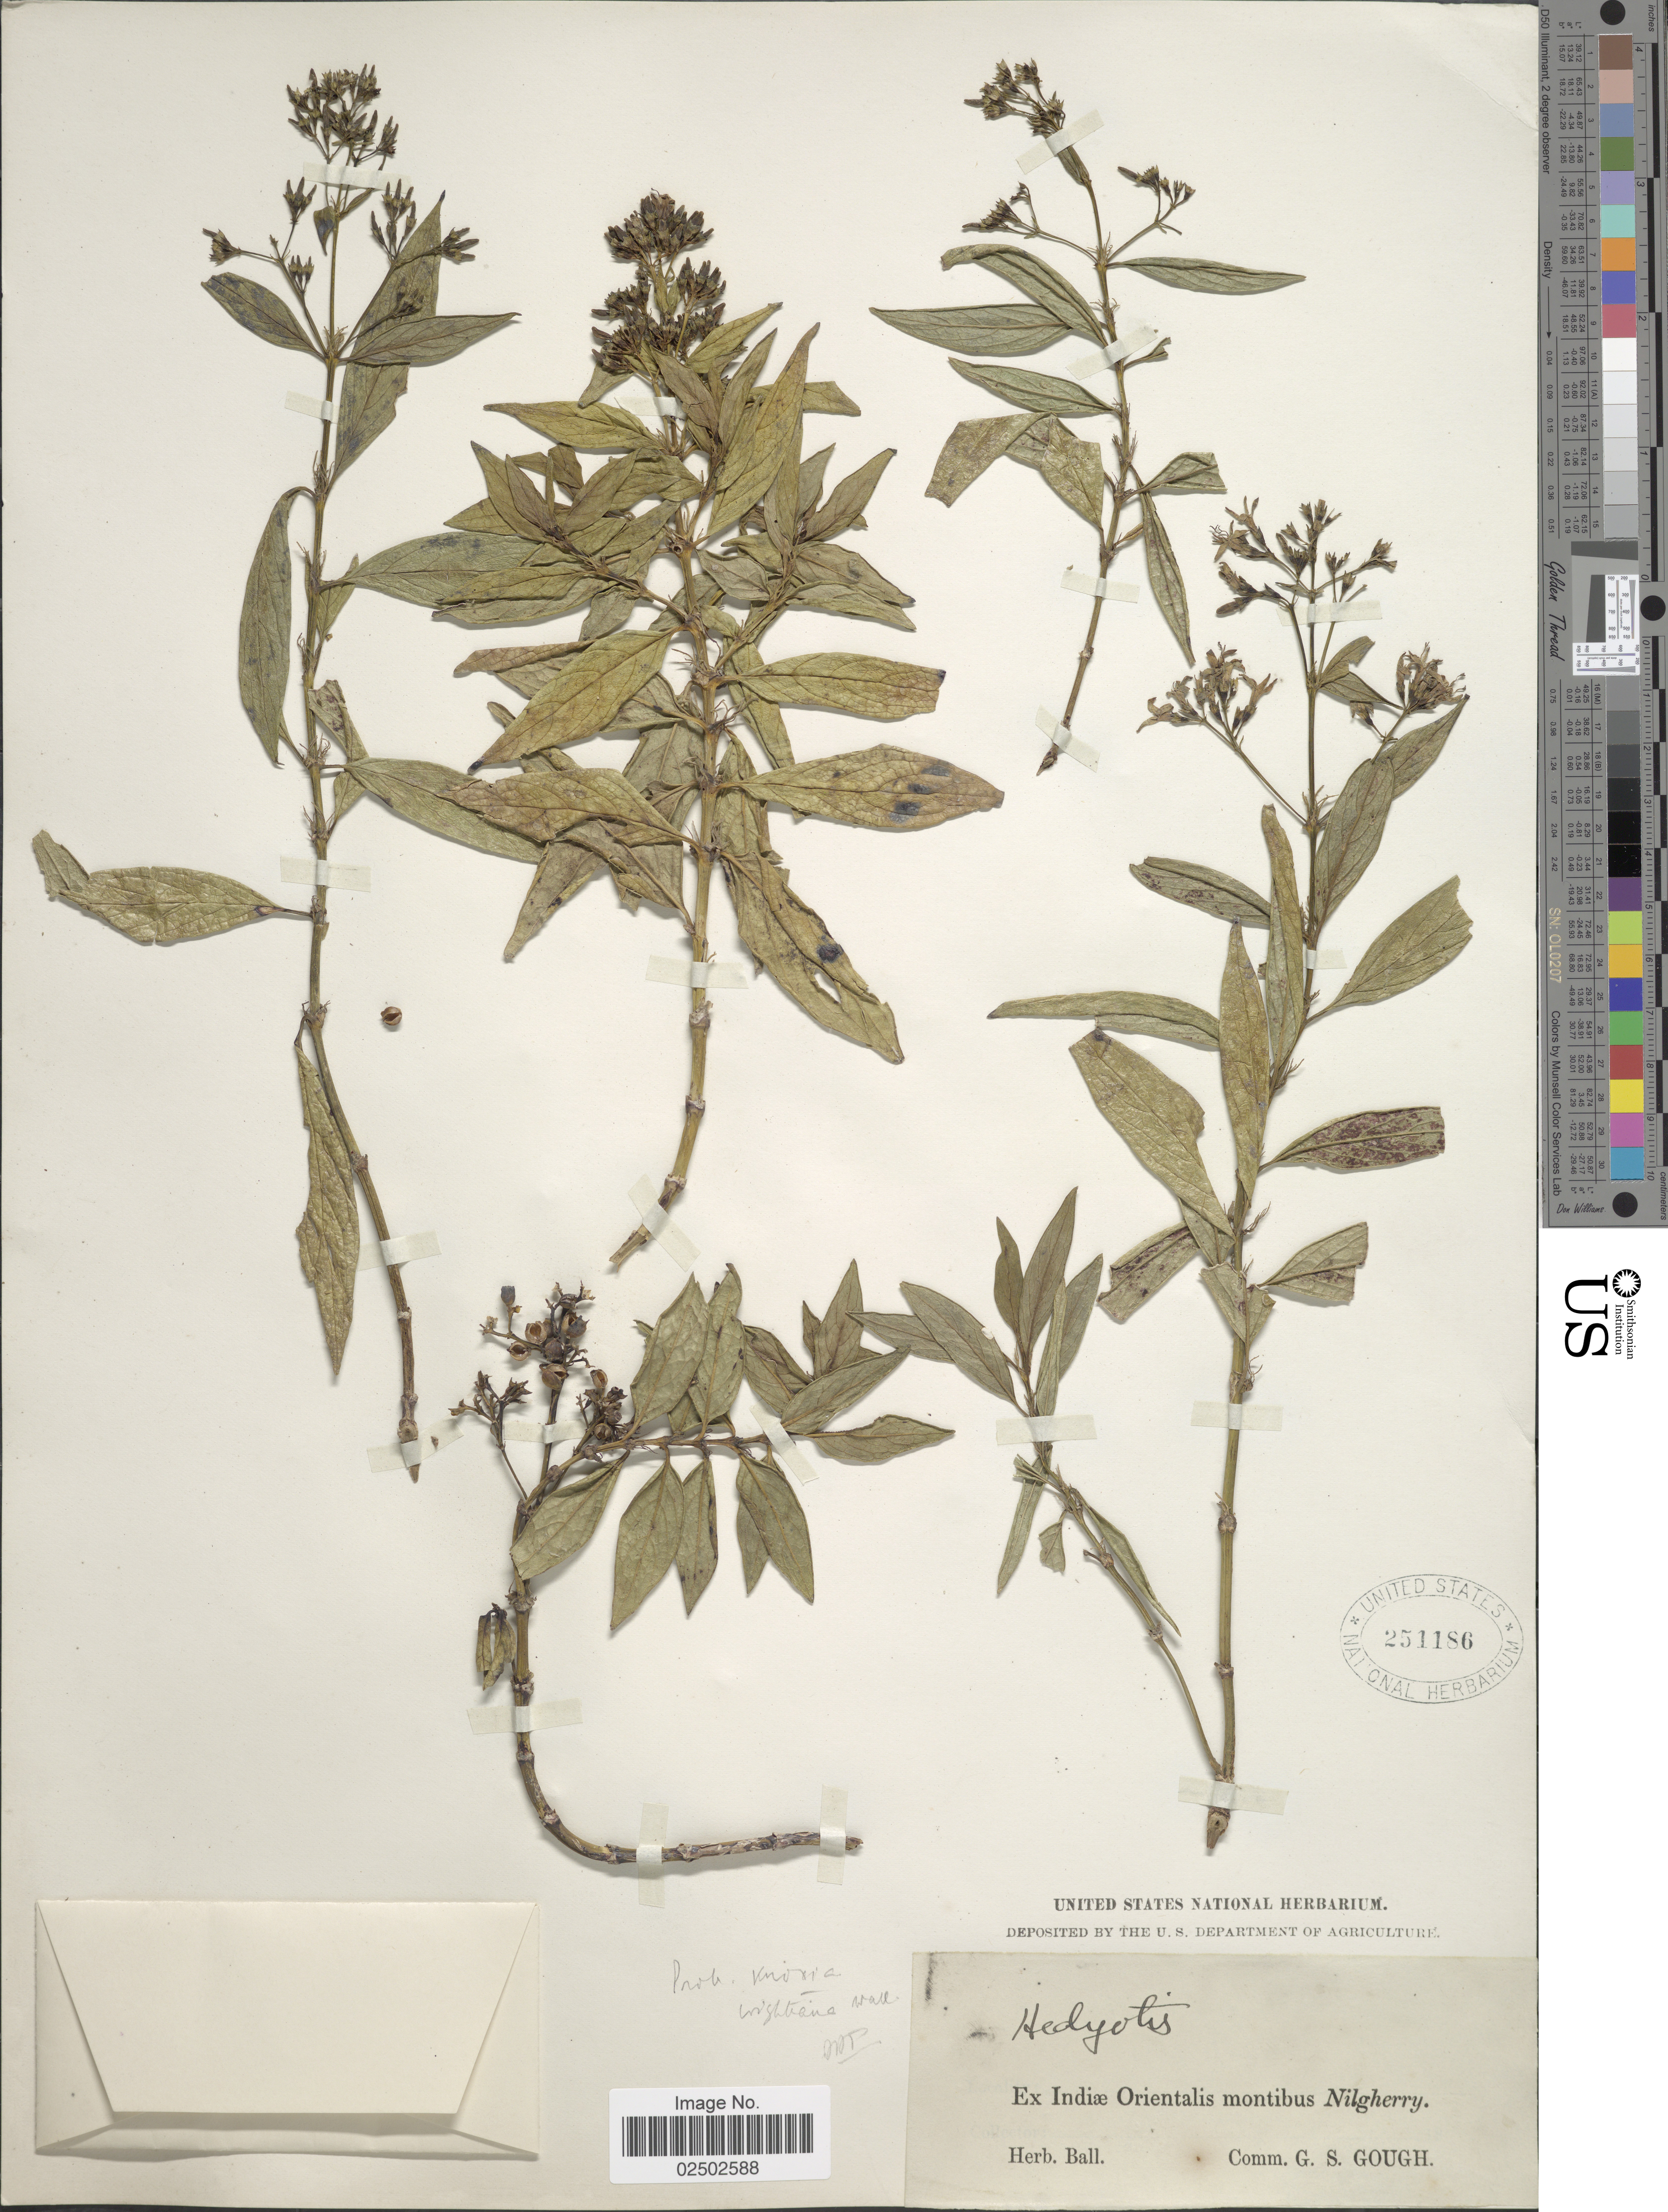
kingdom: Plantae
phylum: Tracheophyta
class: Magnoliopsida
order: Gentianales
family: Rubiaceae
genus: Knoxia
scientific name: Knoxia wightiana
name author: Wall. ex G. Don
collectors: ex herb. Ball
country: India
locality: Indiæ Orientalis montibus Nilgherry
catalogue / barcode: US 251186